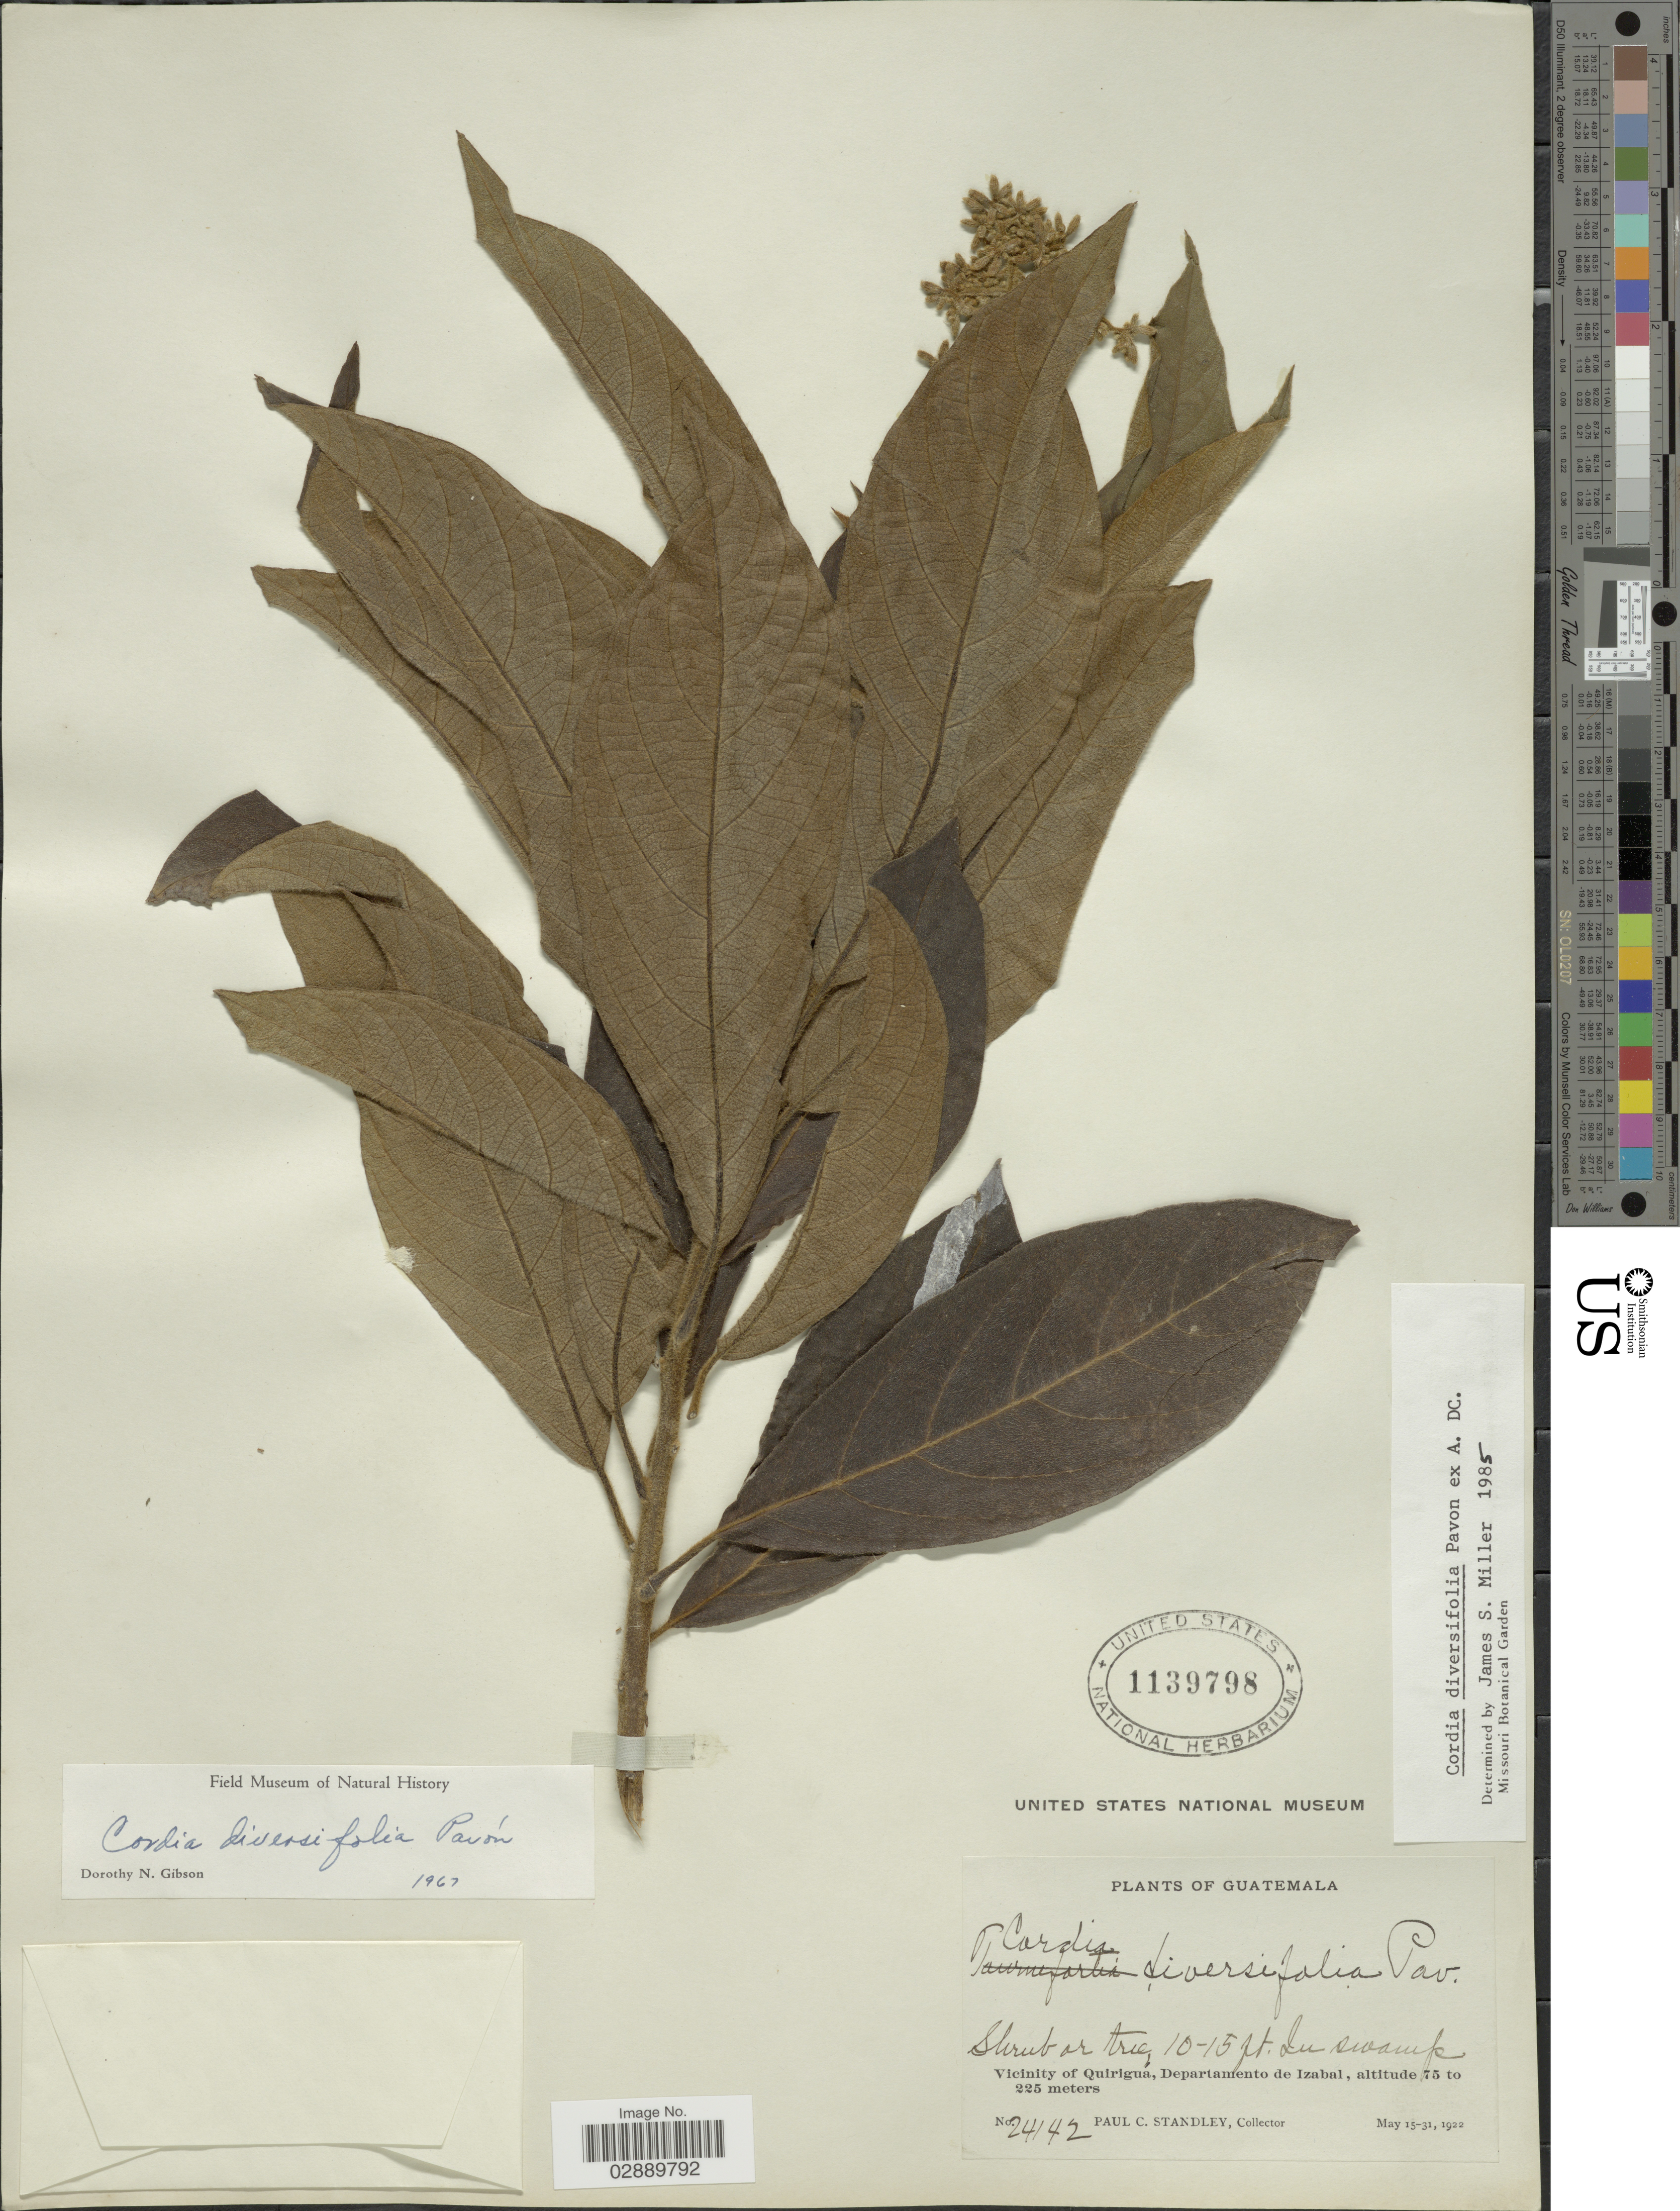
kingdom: Plantae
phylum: Tracheophyta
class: Magnoliopsida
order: Boraginales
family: Cordiaceae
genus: Cordia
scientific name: Cordia diversifolia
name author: Pav. ex DC.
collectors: P. C. Standley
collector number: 24142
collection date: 1922-05-15/1922-05-31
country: Guatemala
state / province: Izabal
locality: Vicinity of Quiriguá, Departamento de Izabal.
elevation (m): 75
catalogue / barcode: US 1139798